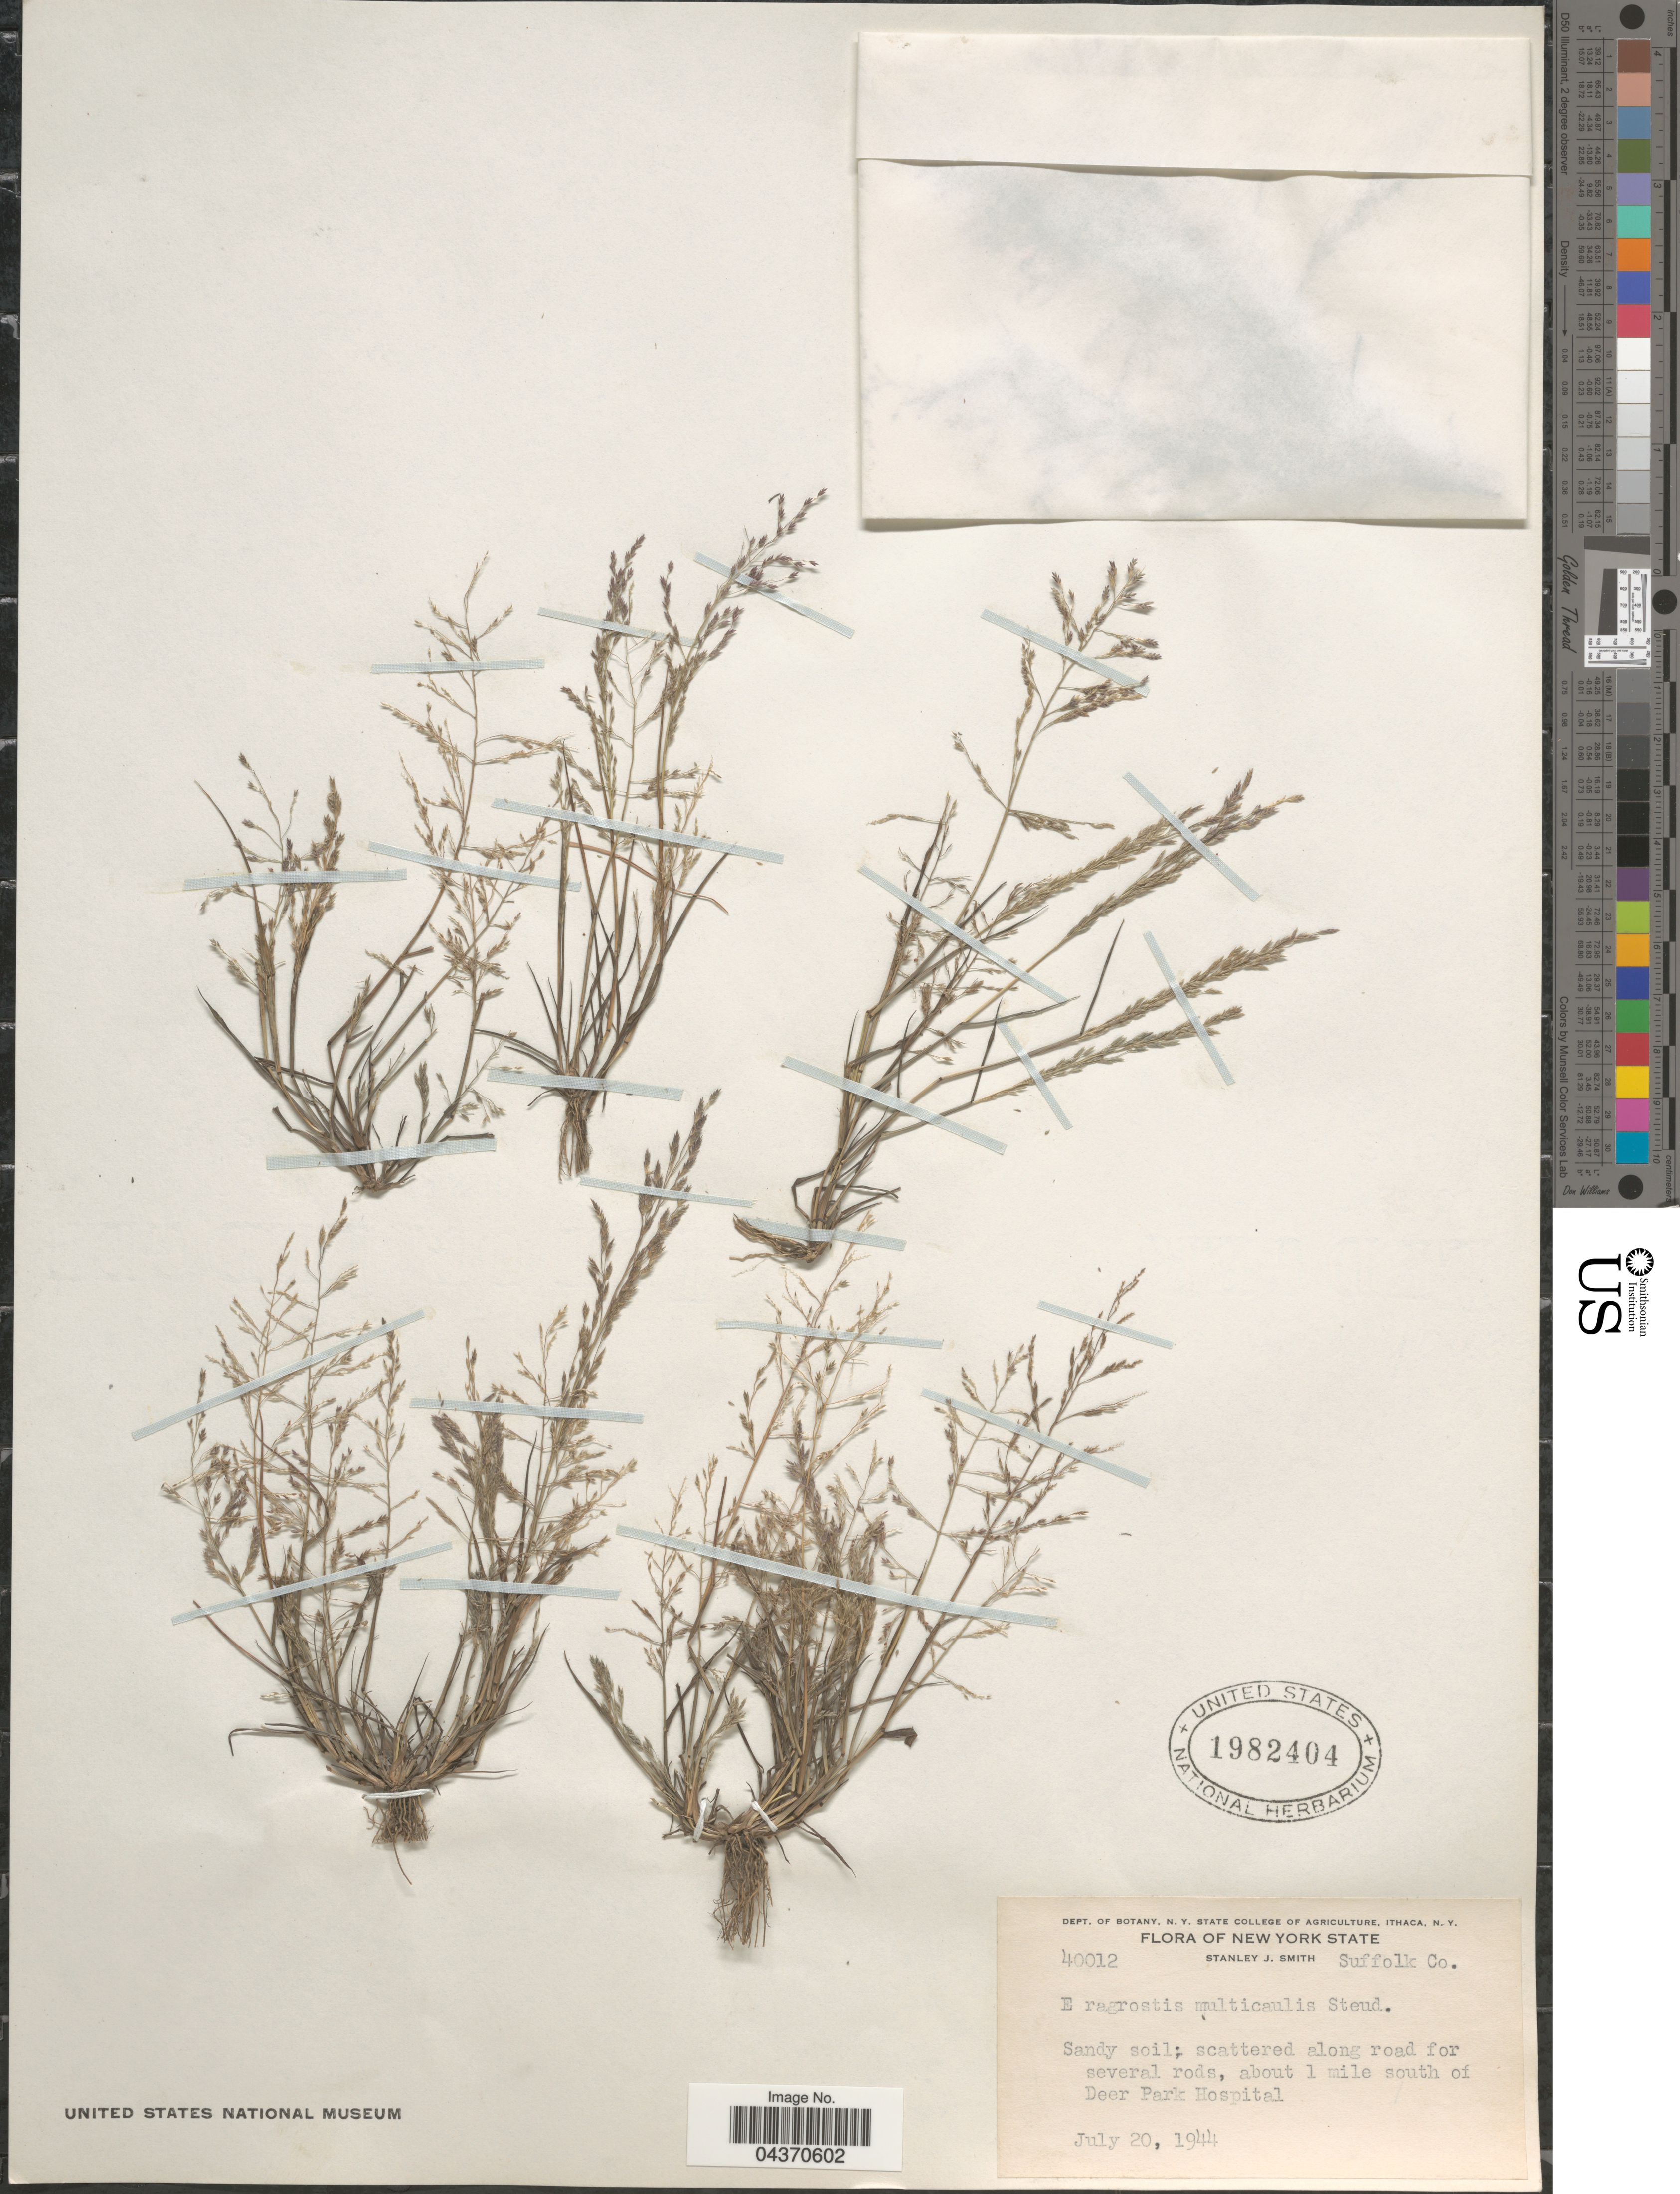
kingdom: Plantae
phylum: Tracheophyta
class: Liliopsida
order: Poales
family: Poaceae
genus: Eragrostis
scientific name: Eragrostis pilosa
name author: (L.) P. Beauv.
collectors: S. Smith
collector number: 40012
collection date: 1944-07-20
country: United States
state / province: New York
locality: Suffolk Co. Along road for several rods, about 1 mile south of Deer Park Hospital.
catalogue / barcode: US 1982404